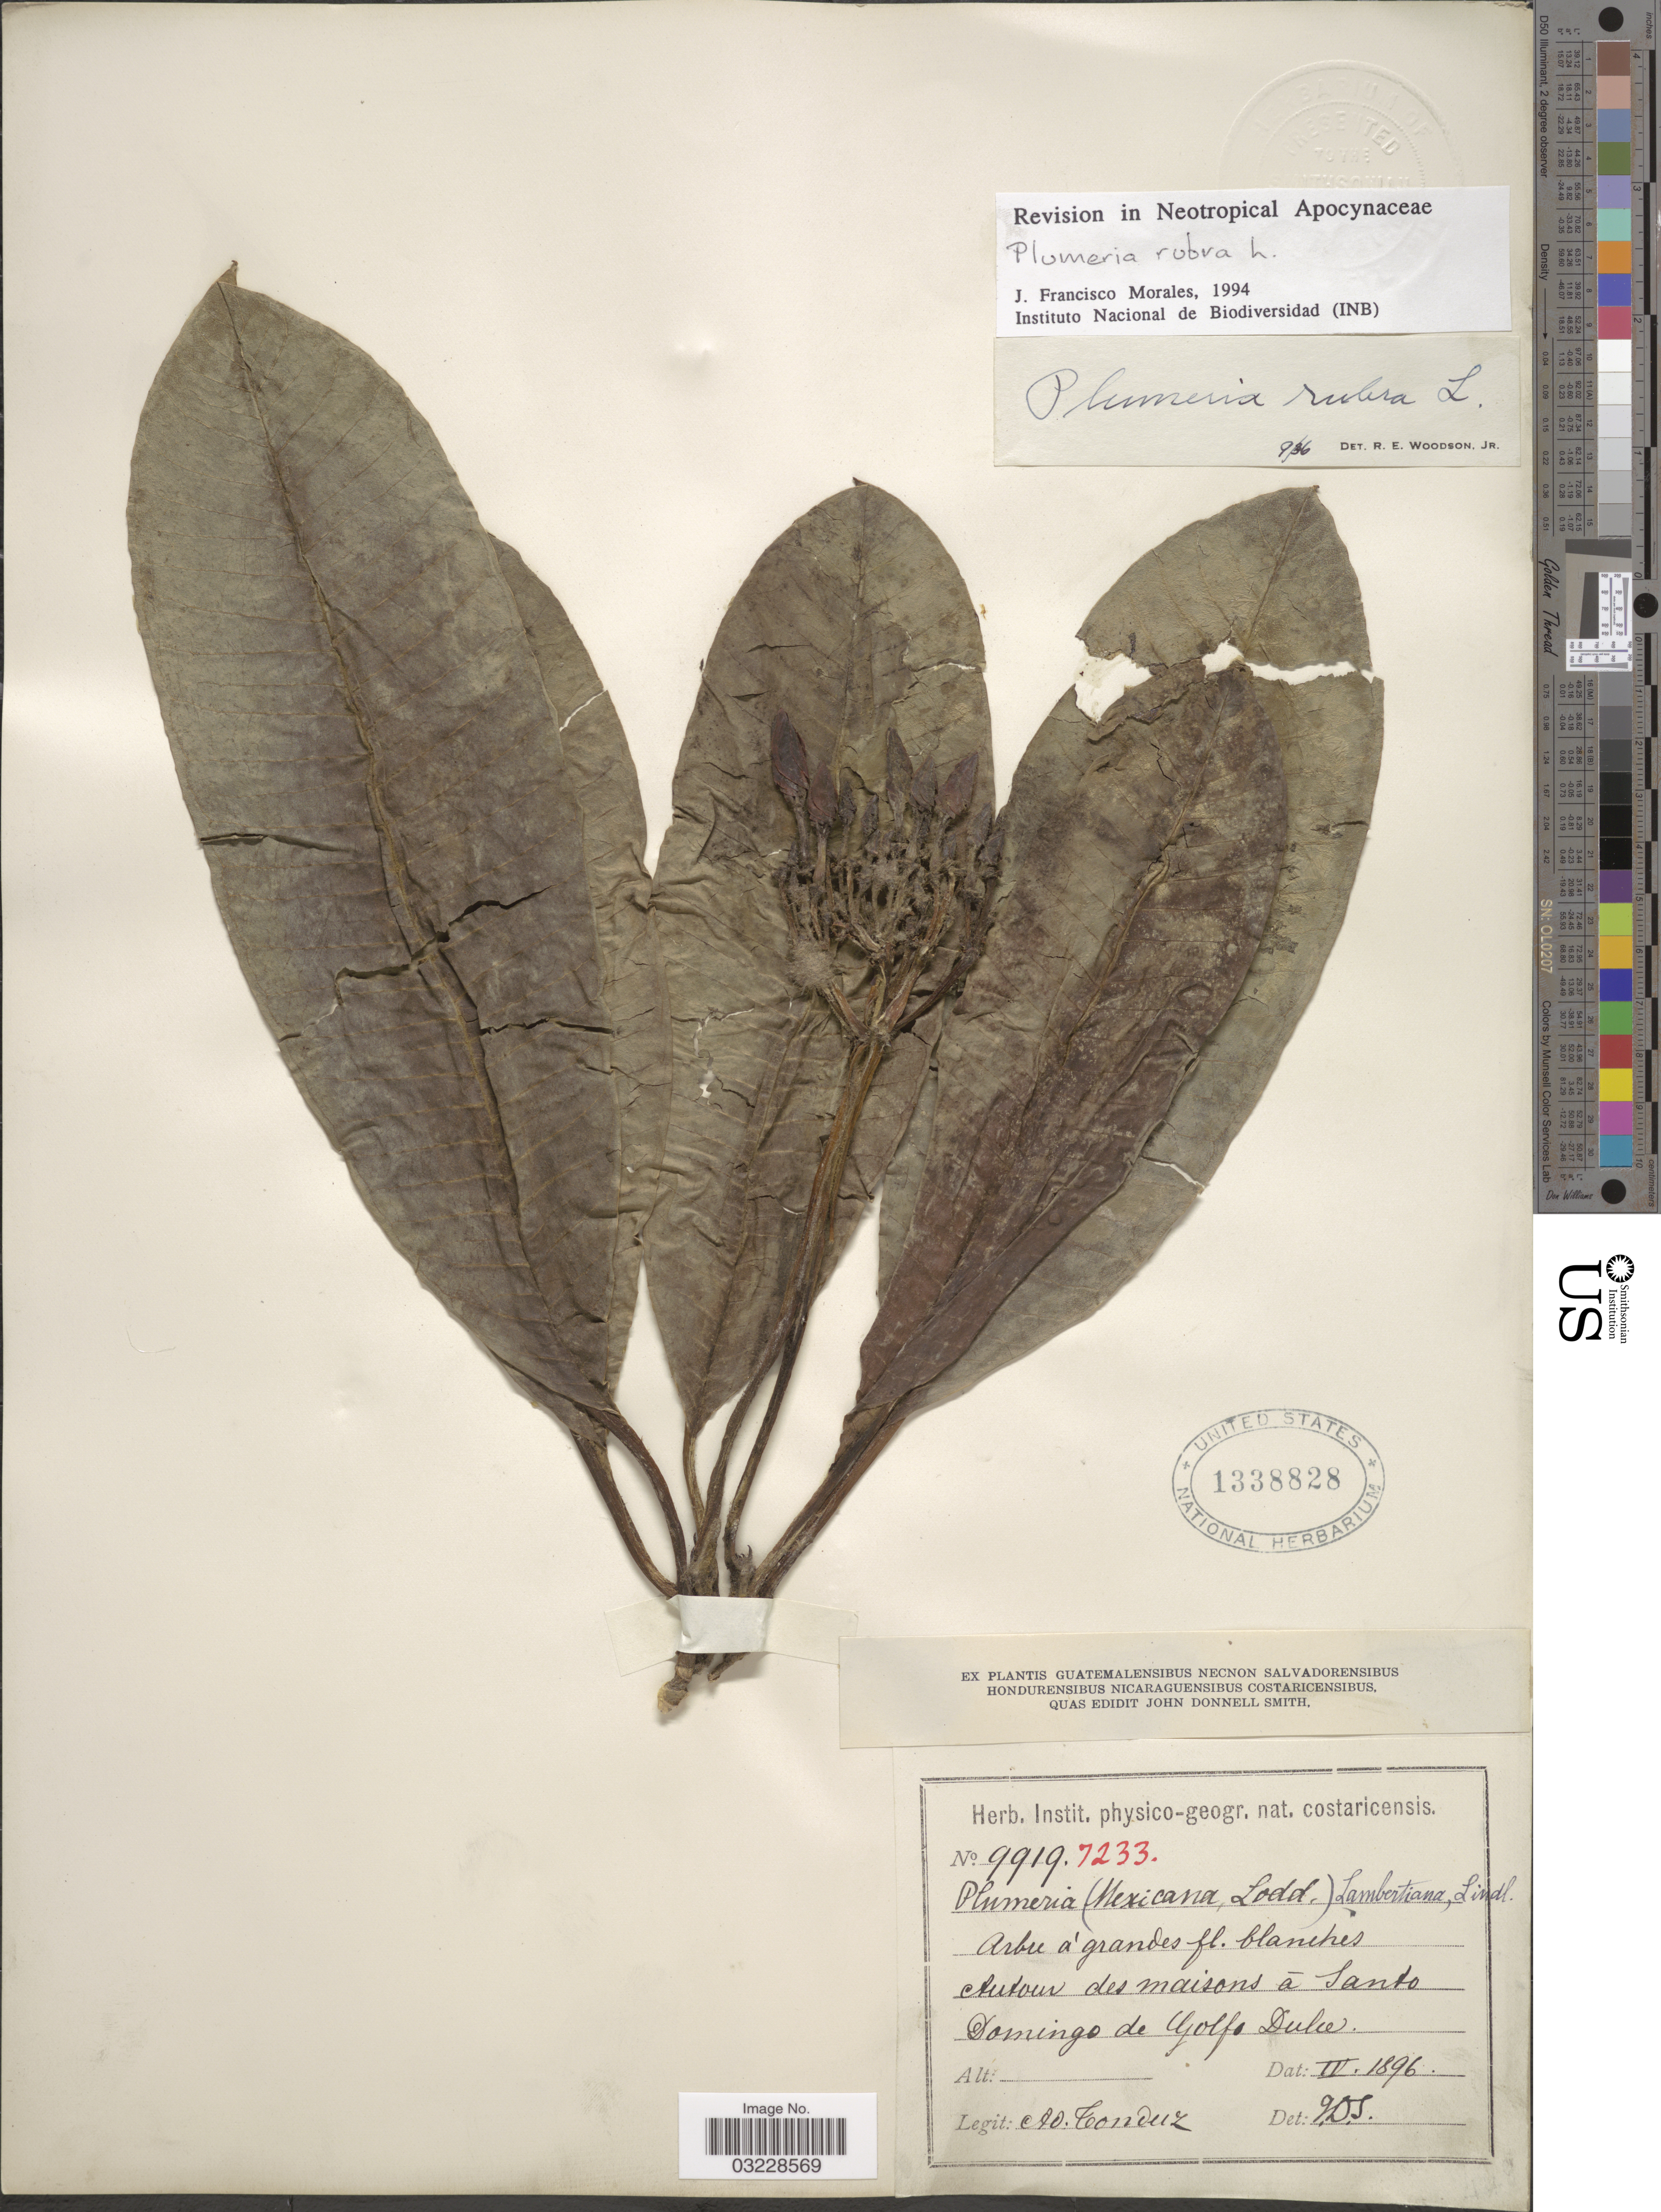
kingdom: Plantae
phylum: Tracheophyta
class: Magnoliopsida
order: Gentianales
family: Apocynaceae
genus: Plumeria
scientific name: Plumeria rubra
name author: L.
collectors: A. Tonduz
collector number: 9919/7233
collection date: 1896-04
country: Costa Rica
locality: Autour des maisons á Santo Domingo de Golfo Dulce.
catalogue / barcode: US 1338828